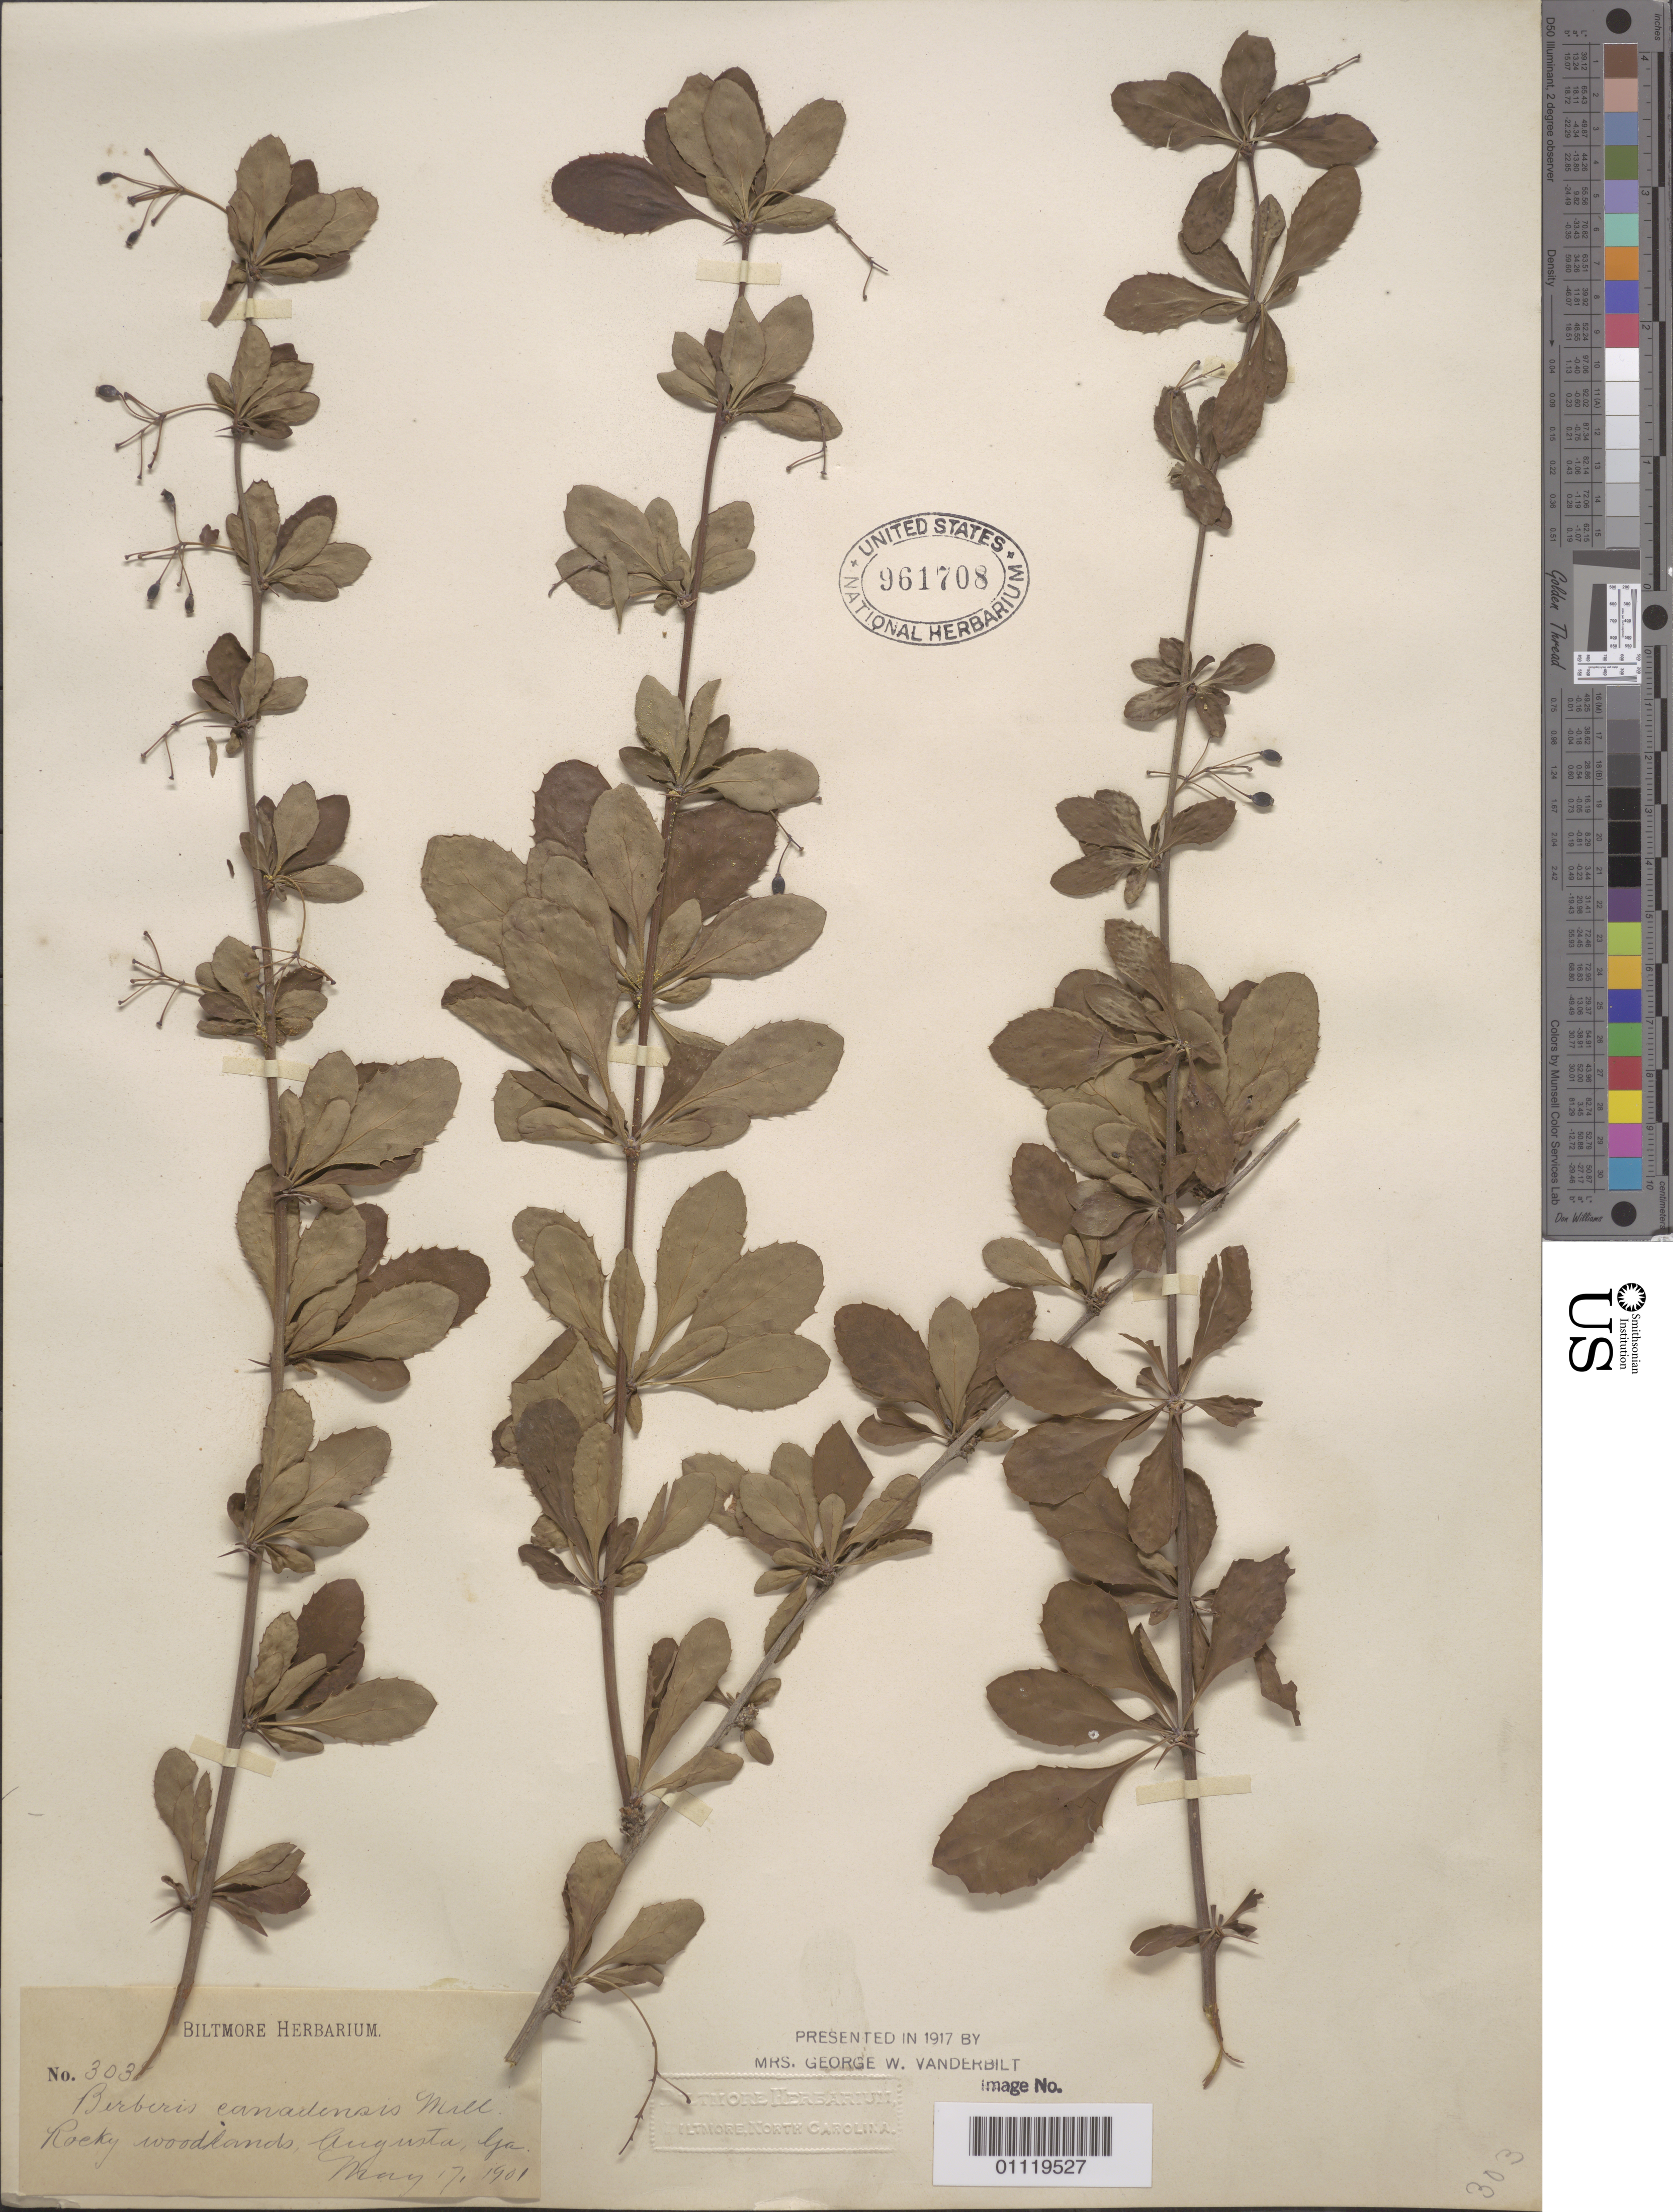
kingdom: Plantae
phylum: Tracheophyta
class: Magnoliopsida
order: Ranunculales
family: Berberidaceae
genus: Berberis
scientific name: Berberis canadensis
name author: Mill.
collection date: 1901-05-17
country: United States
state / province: Georgia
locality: Augusta city, rocky woodlands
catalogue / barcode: US 961708